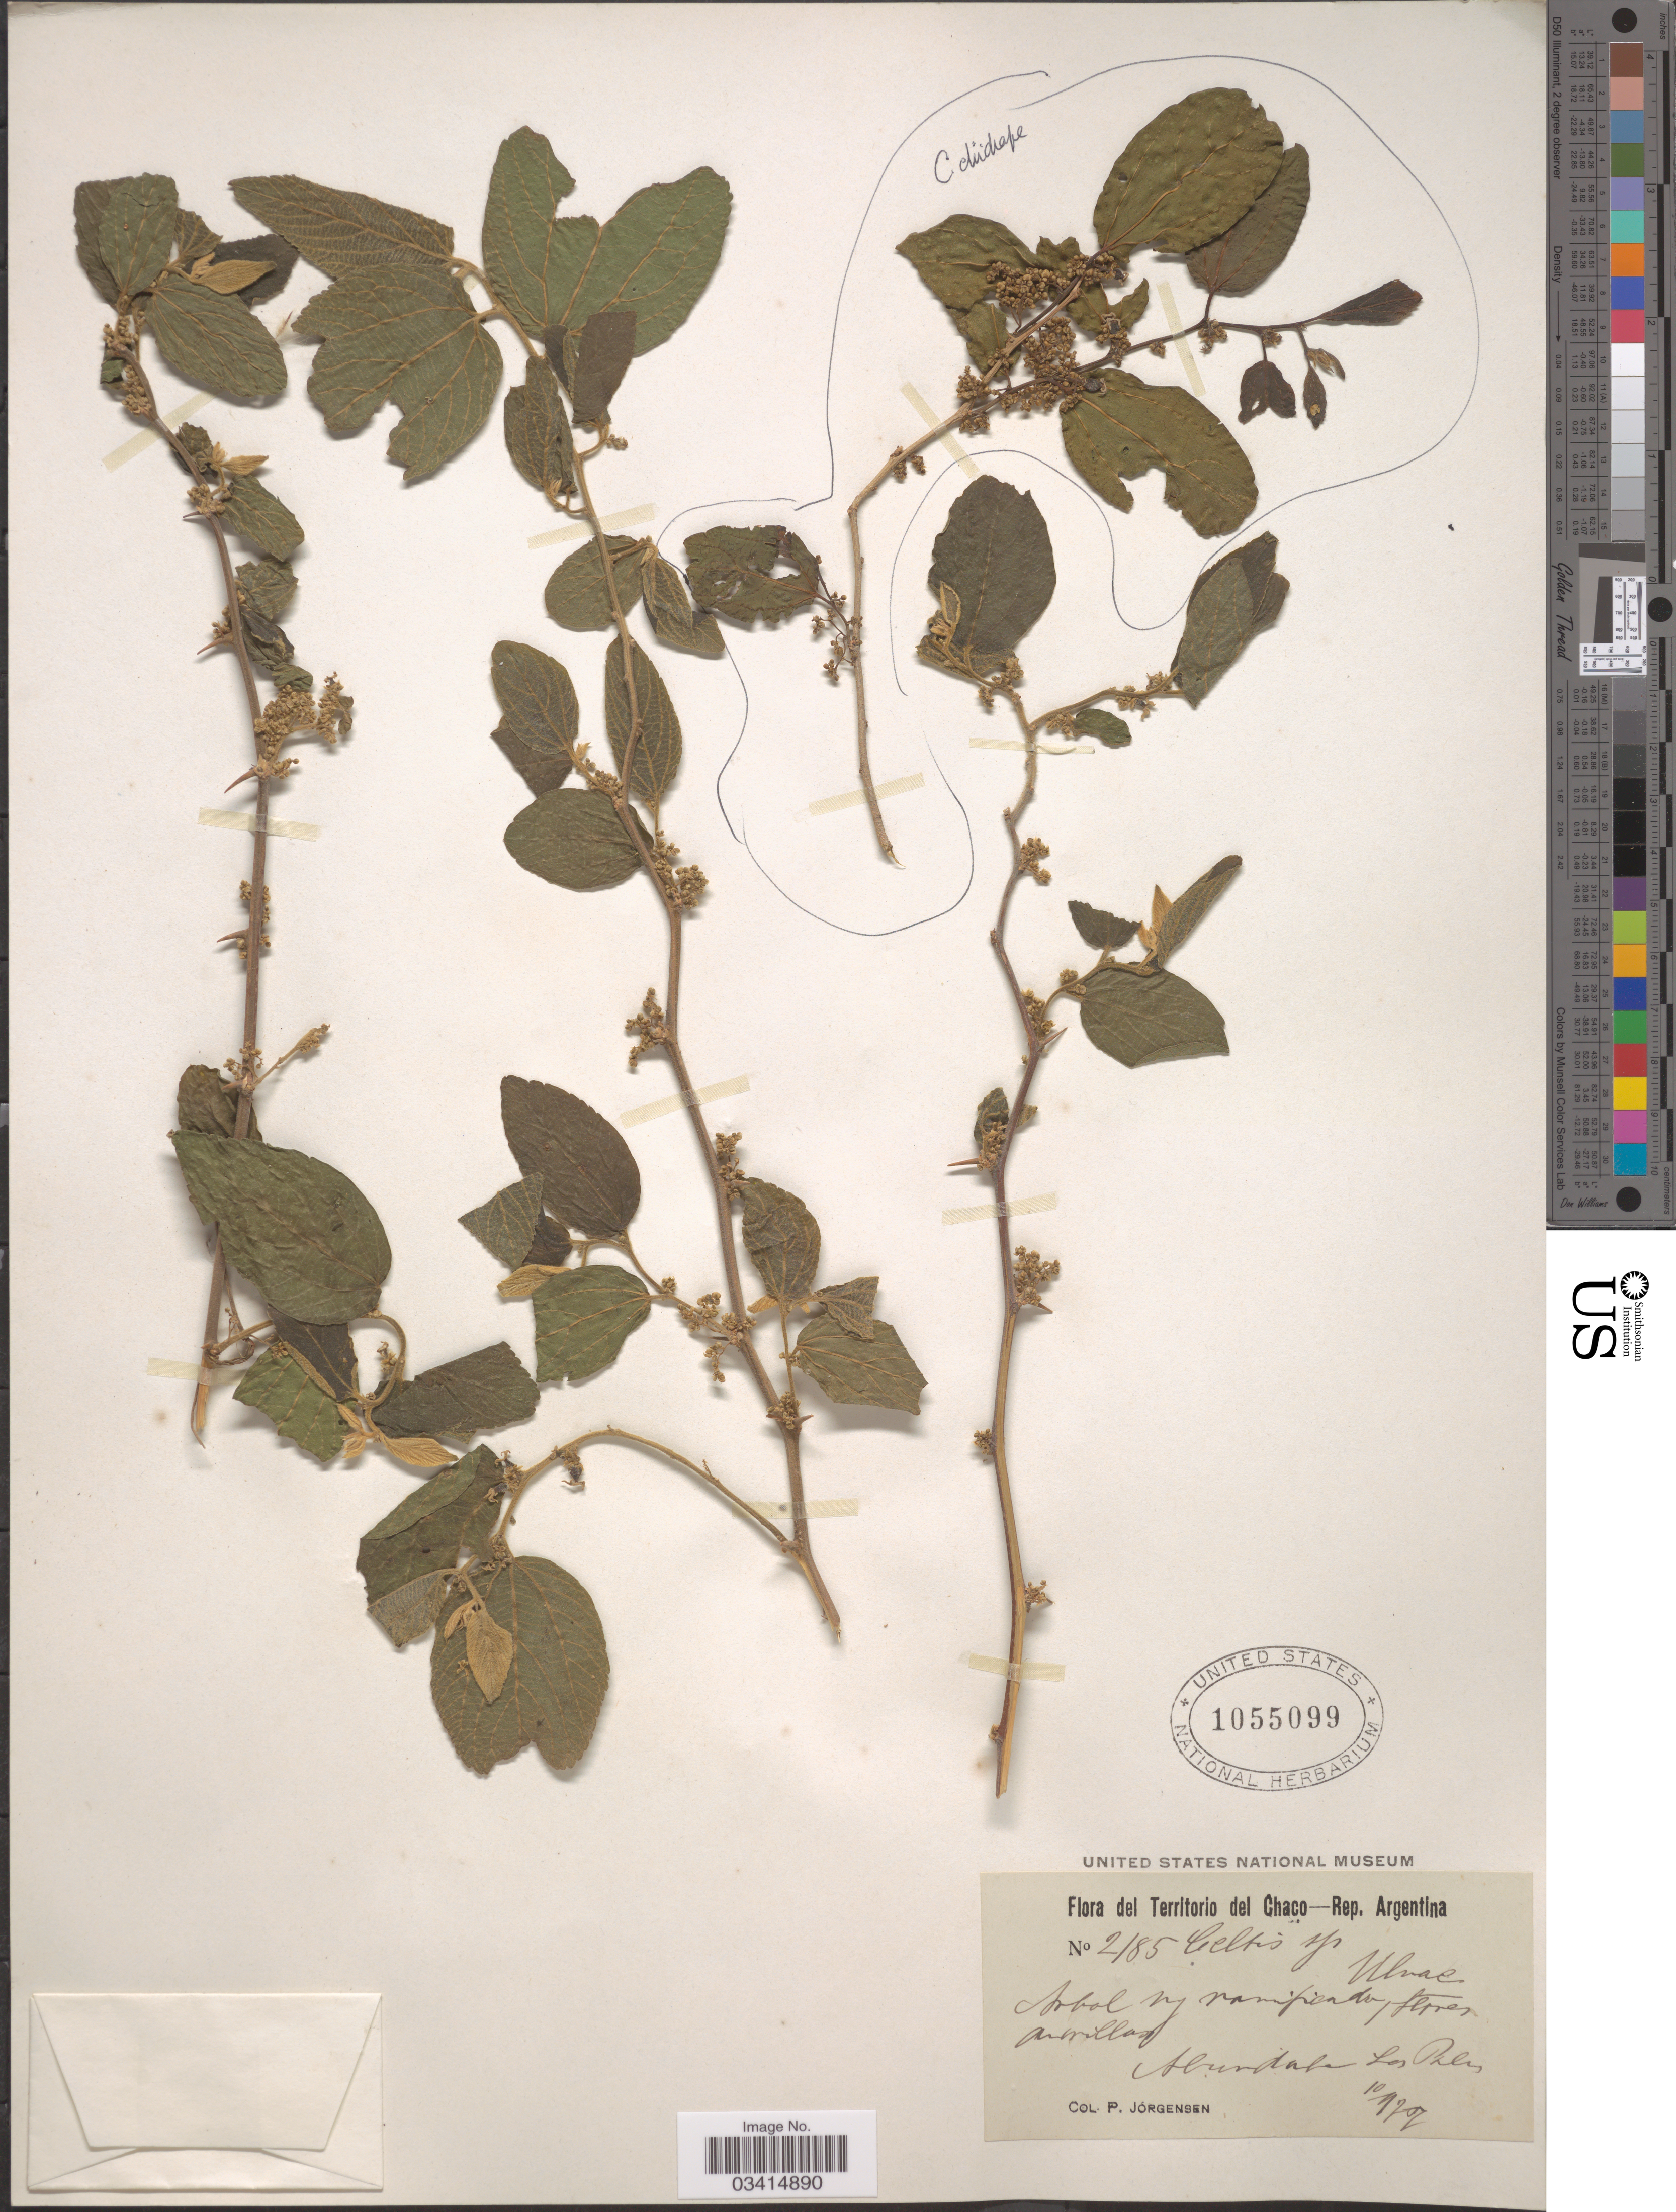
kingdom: Plantae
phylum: Tracheophyta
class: Magnoliopsida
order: Rosales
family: Cannabaceae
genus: Celtis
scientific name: Celtis pubescens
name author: (Kunth) Spreng.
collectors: P. Jörgensen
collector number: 2185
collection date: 1979-10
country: Argentina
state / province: Chaco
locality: Las Palmas.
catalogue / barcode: US 1055099